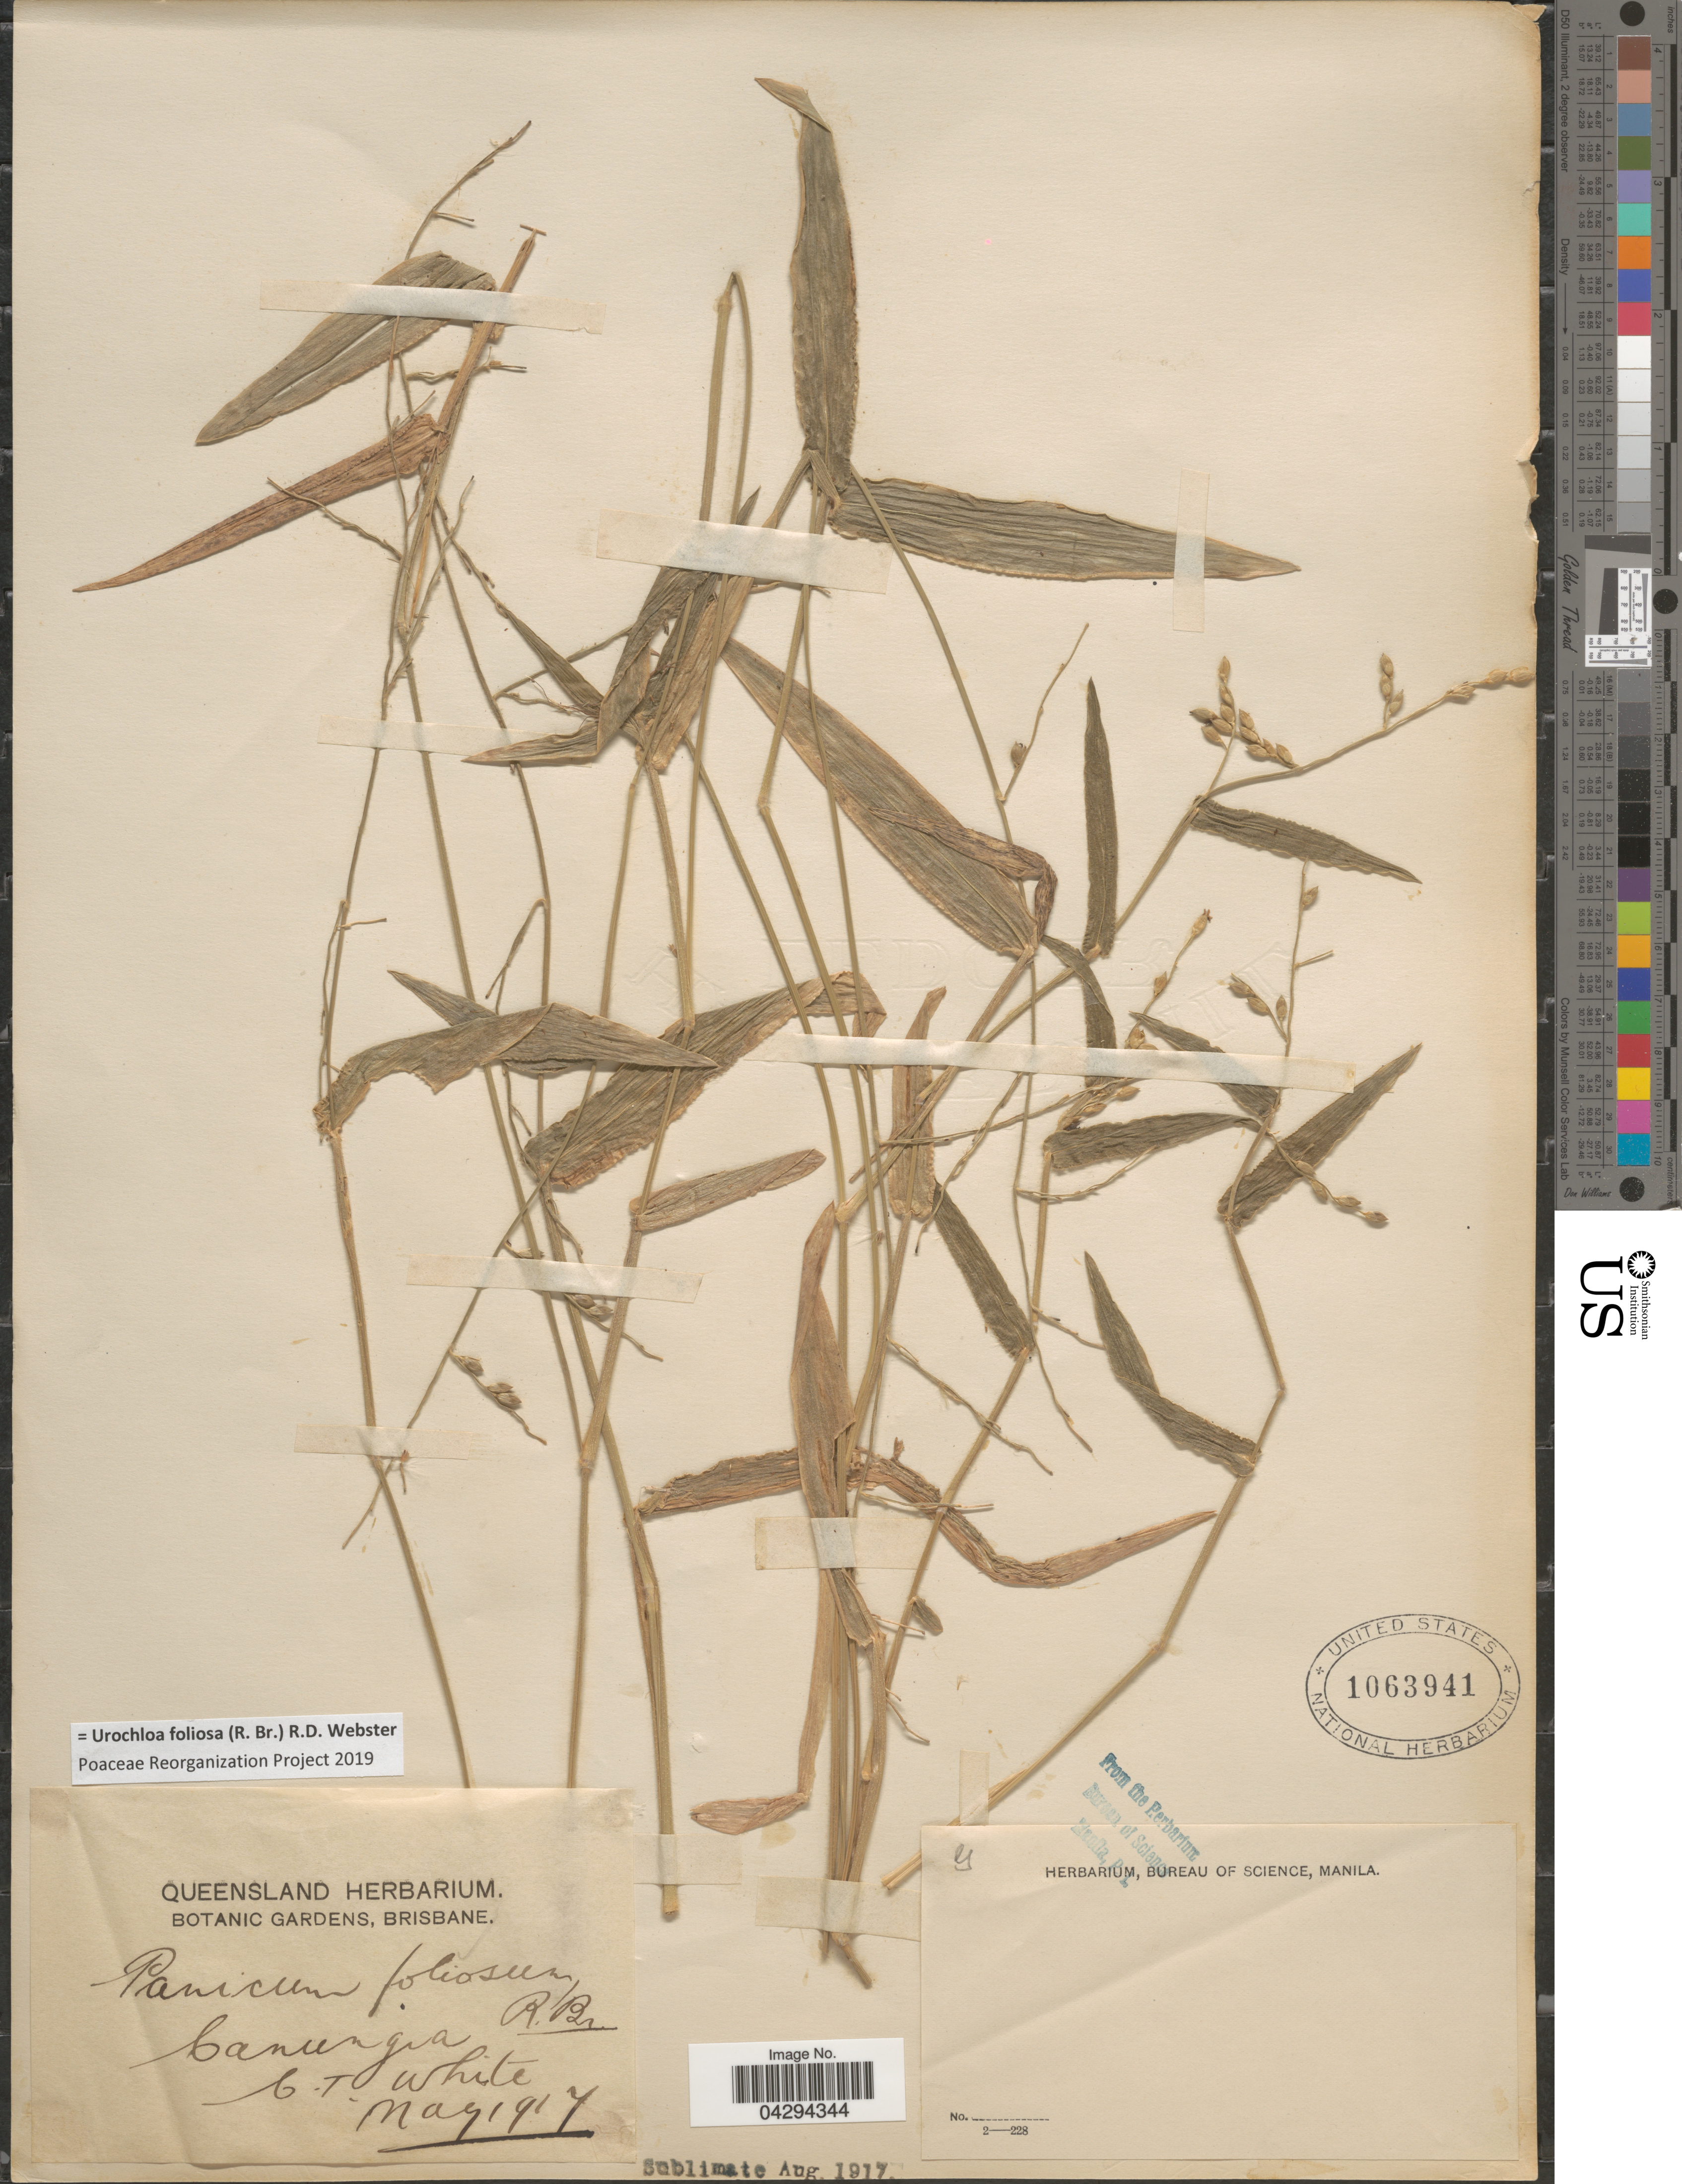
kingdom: Plantae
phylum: Tracheophyta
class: Liliopsida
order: Poales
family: Poaceae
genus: Urochloa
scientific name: Urochloa foliosa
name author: (R. Br.) R.D. Webster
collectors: C. T. White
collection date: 1917-05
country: Australia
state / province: Queensland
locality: Canungra.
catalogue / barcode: US 1063941